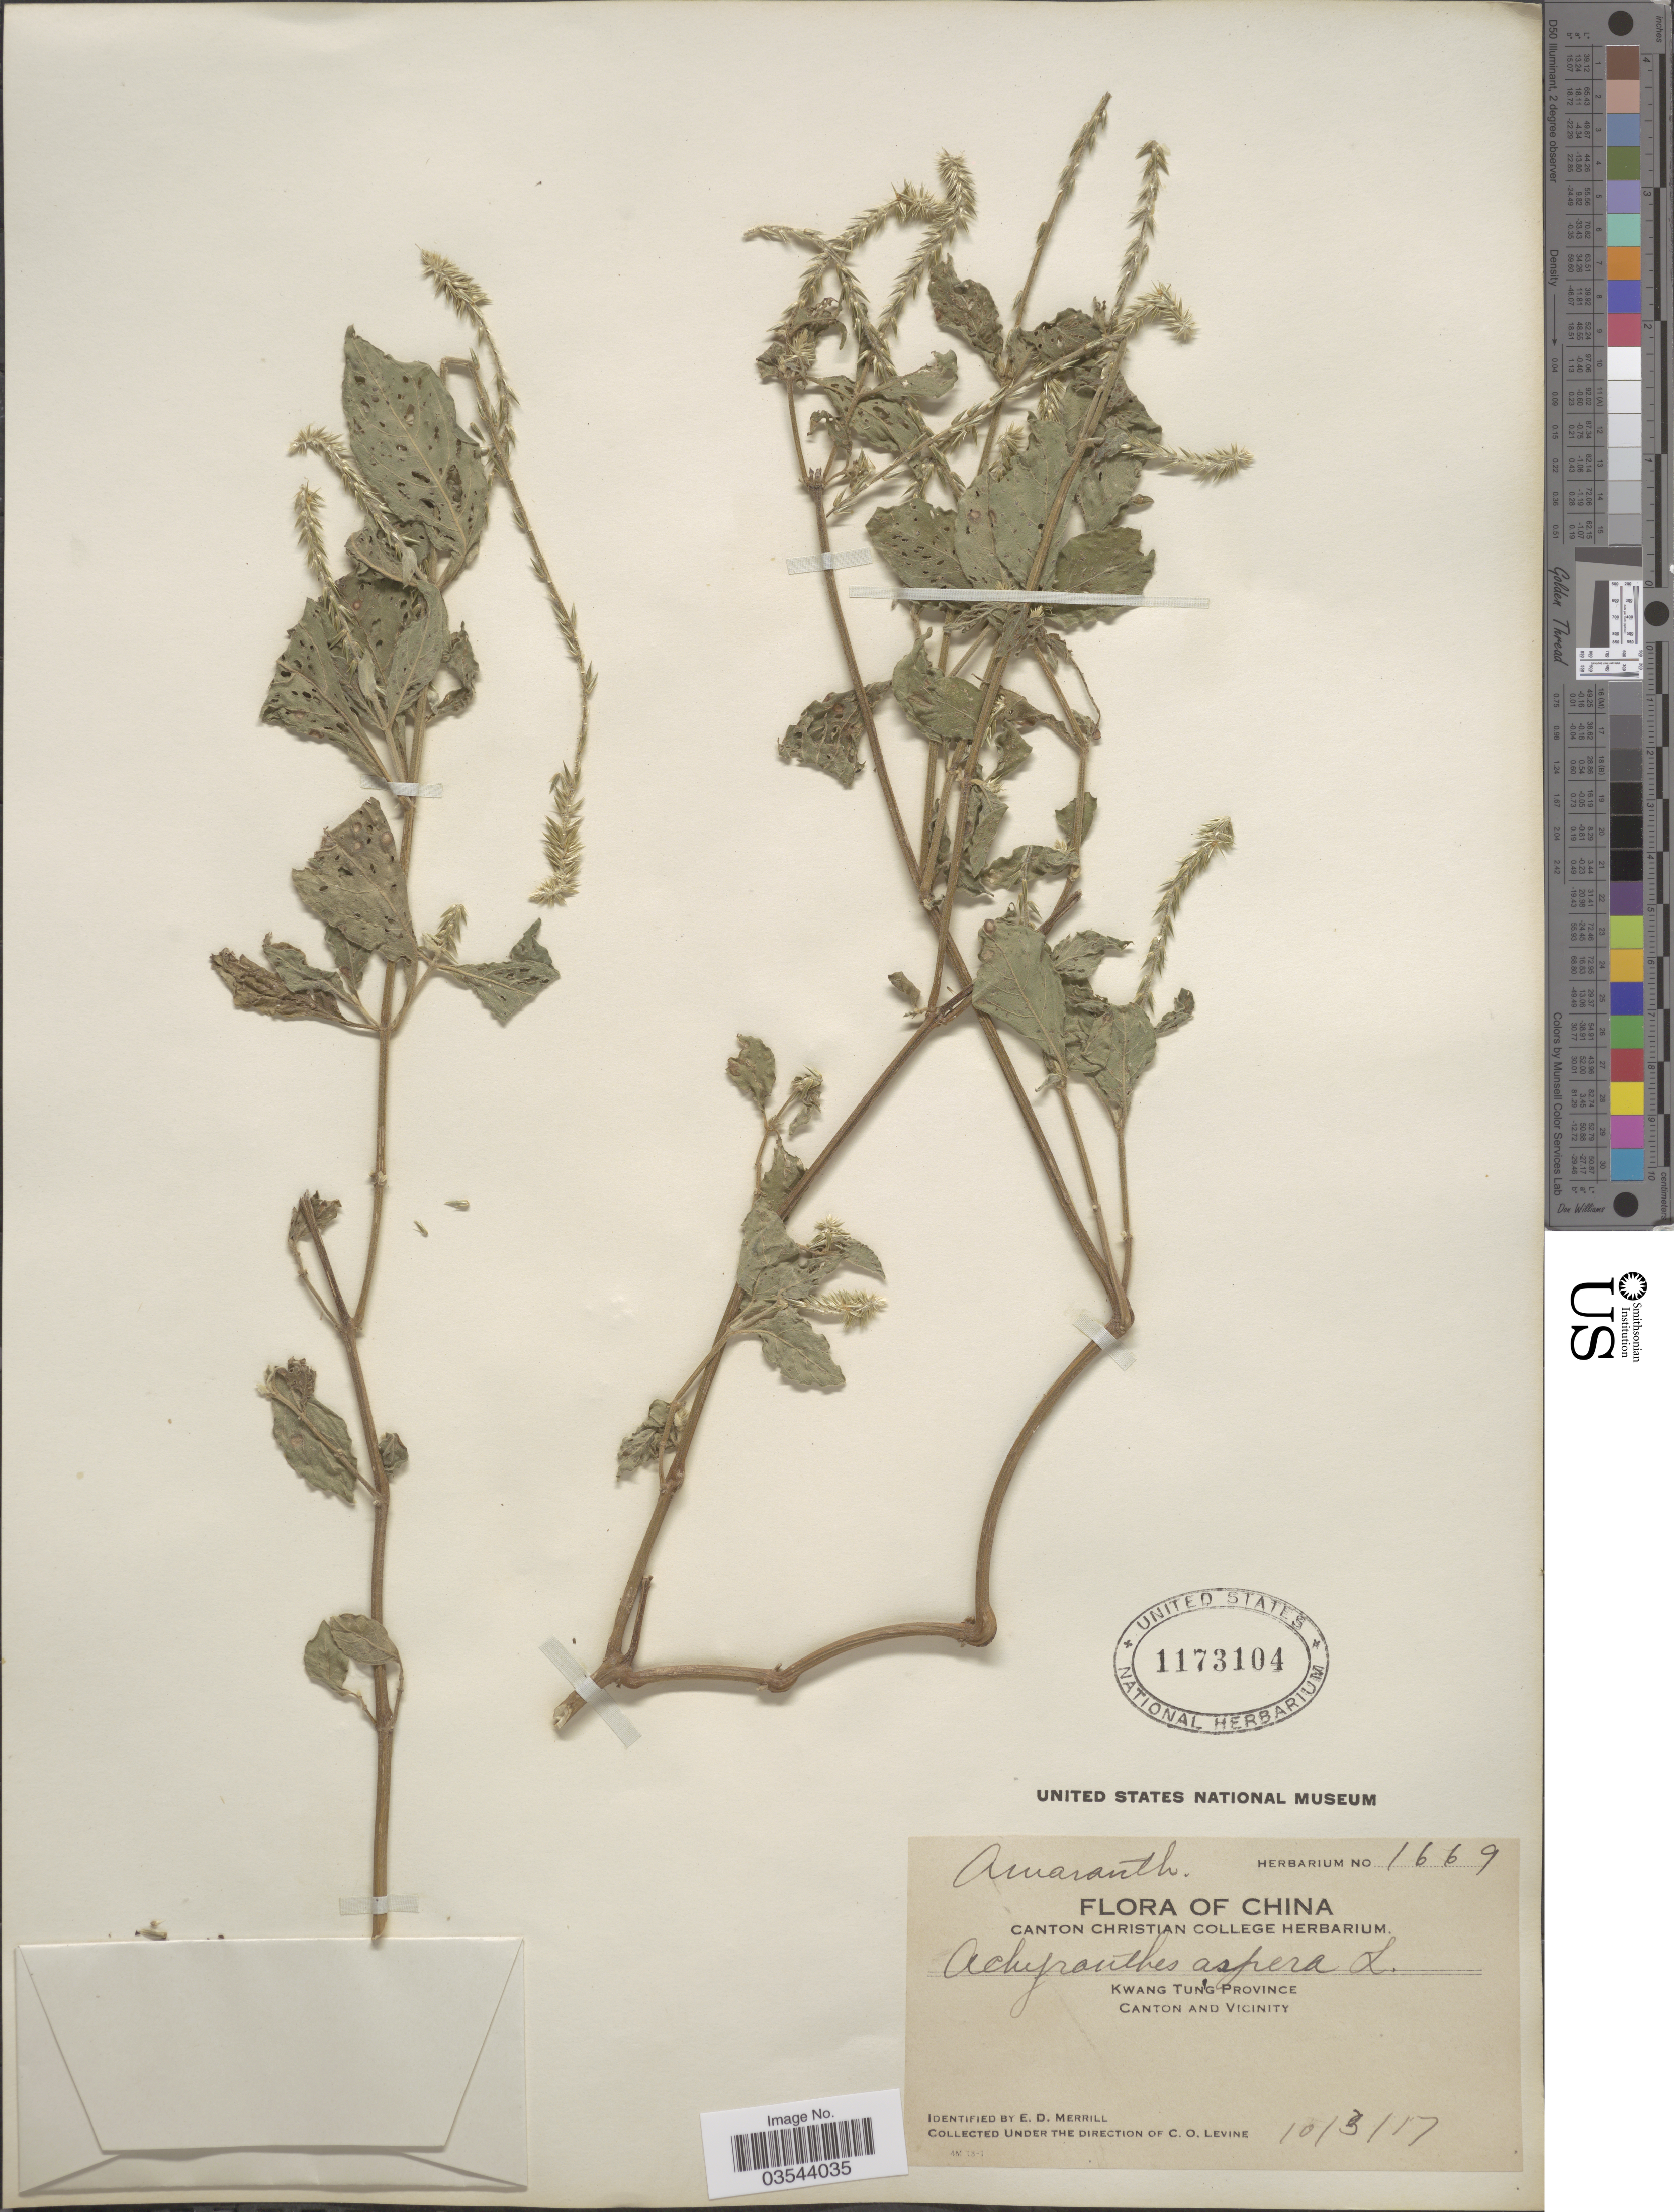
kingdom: Plantae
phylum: Tracheophyta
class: Magnoliopsida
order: Caryophyllales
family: Amaranthaceae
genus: Achyranthes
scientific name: Achyranthes aspera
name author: L.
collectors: C. O. Levine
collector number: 1669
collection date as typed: Transcribed d/m/y: 10/3/17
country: China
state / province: Guangdong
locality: Kwang Tung Province. Canton and Vicinity.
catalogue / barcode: US 1173104